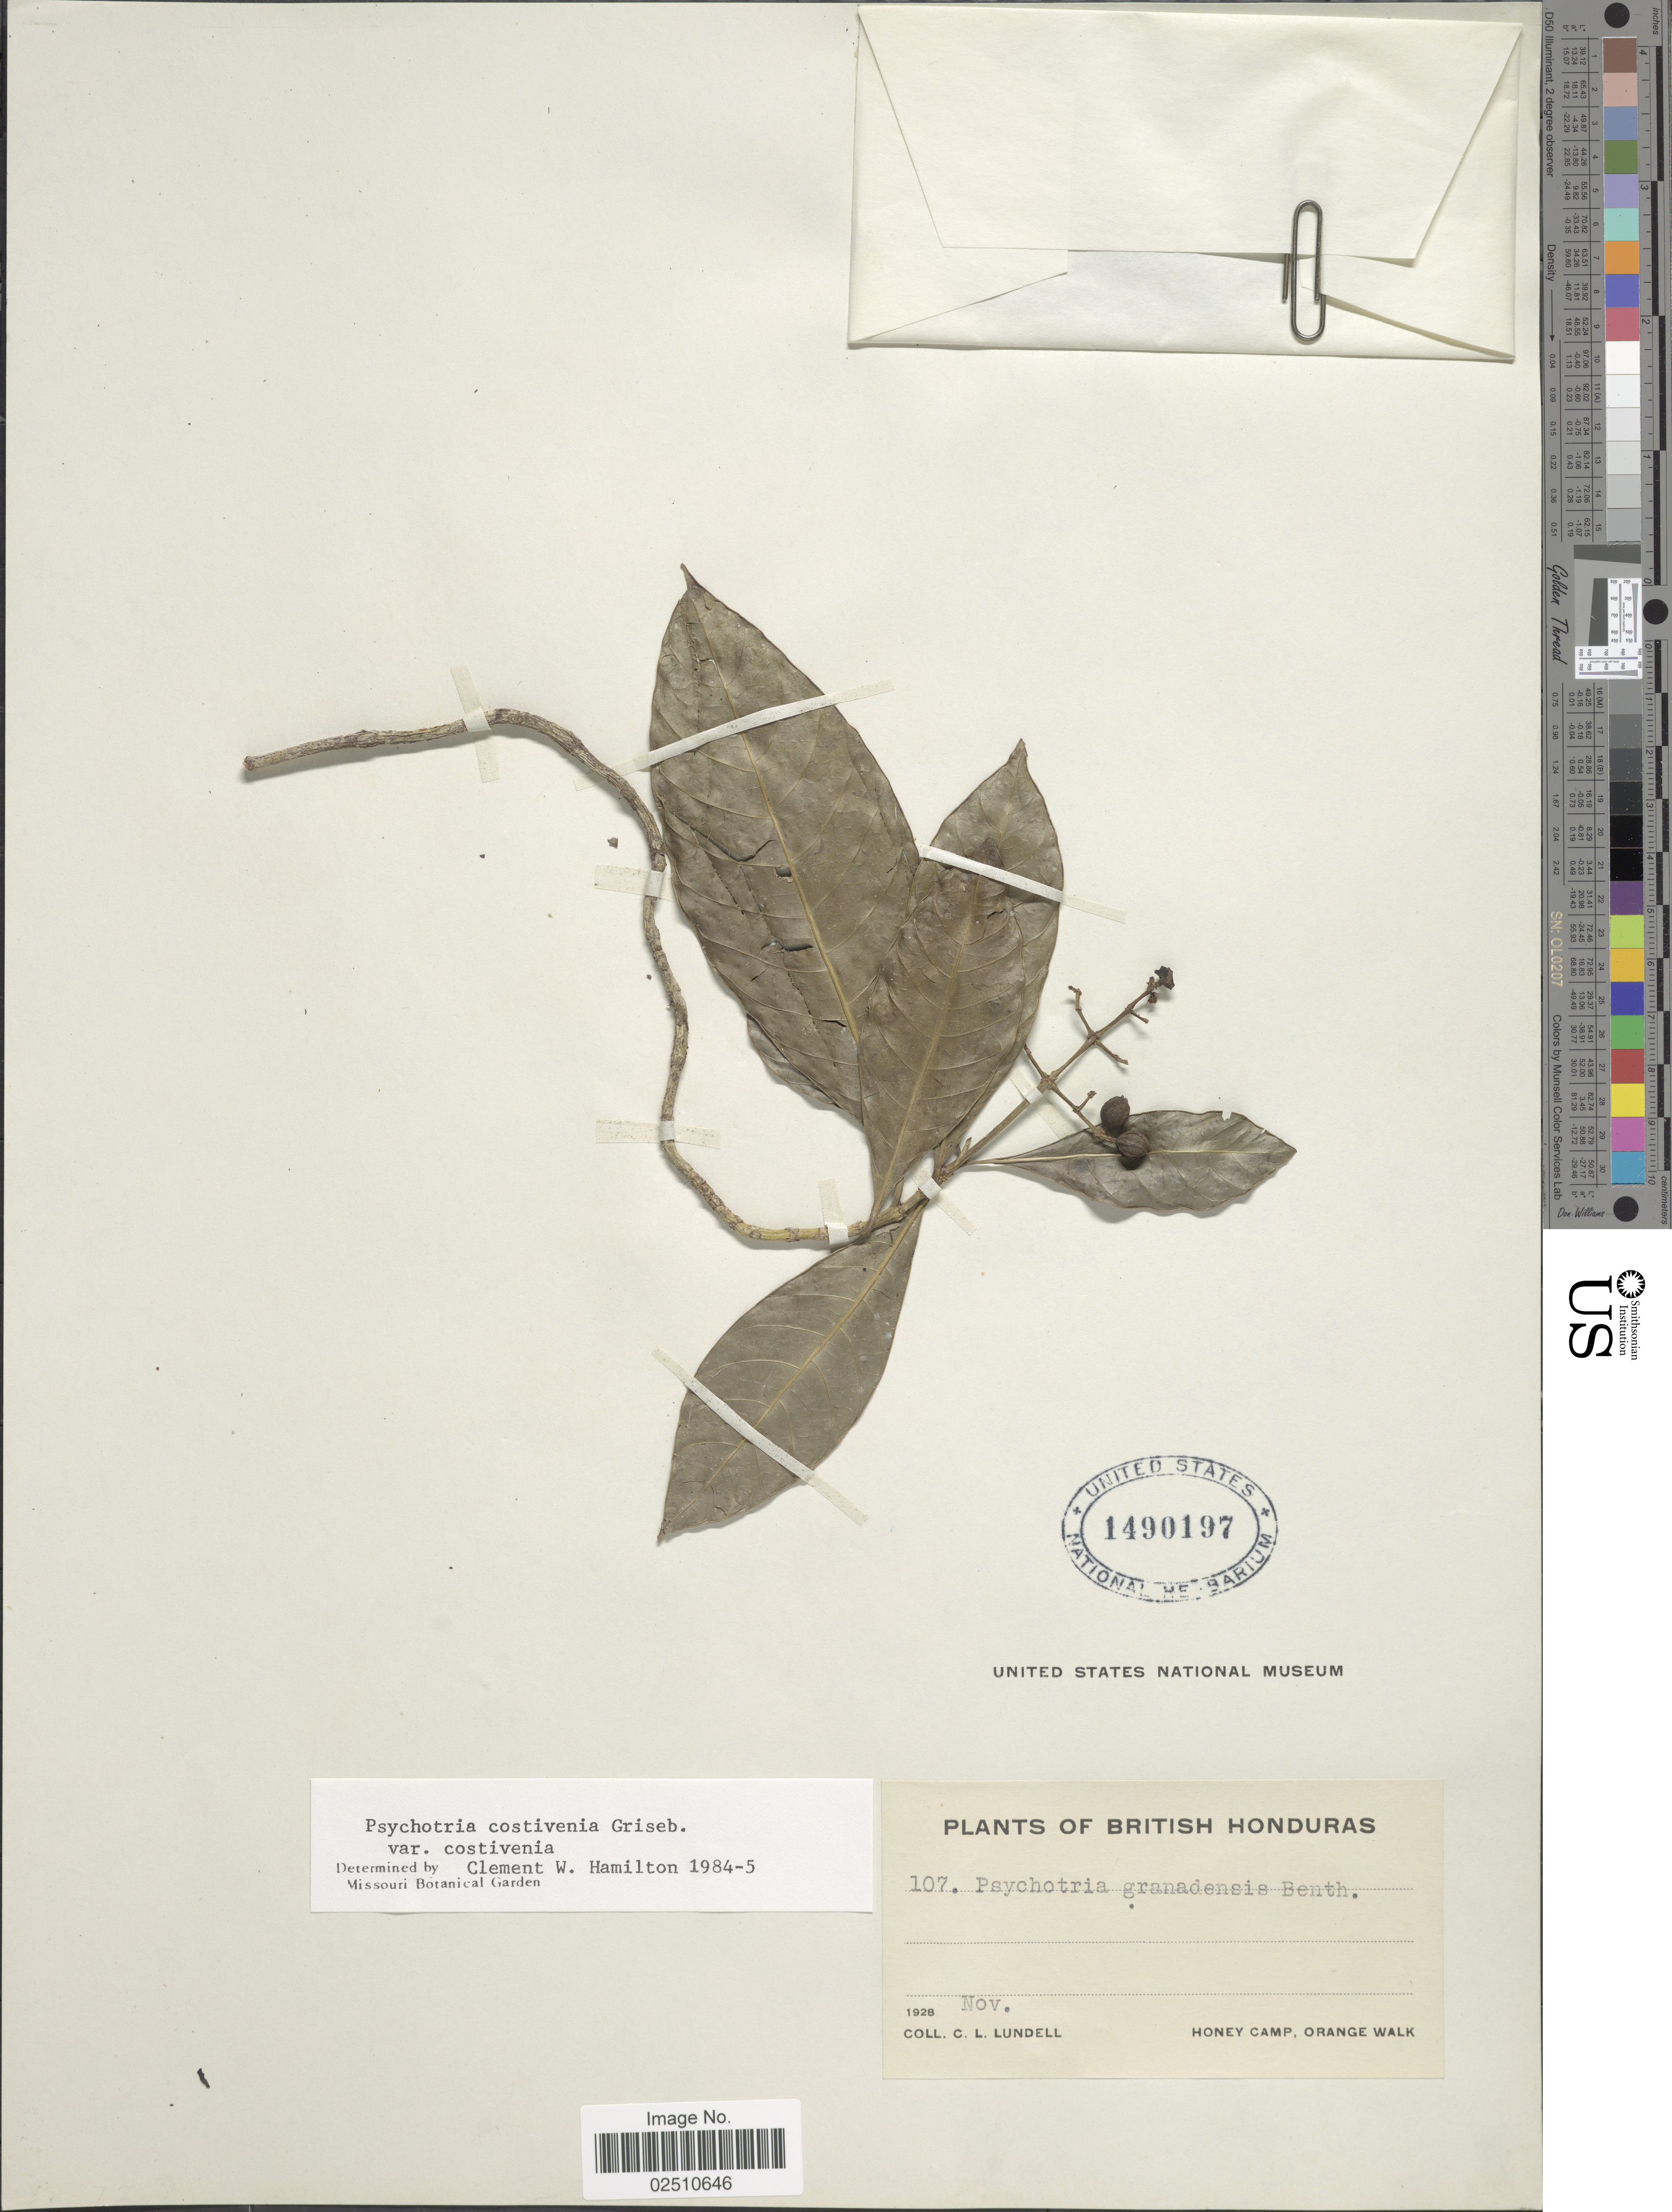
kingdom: Plantae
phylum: Tracheophyta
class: Magnoliopsida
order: Gentianales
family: Rubiaceae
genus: Psychotria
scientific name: Psychotria costivenia var. costivenia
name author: Griseb.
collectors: C. L. Lundell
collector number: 107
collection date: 1928-11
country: Belize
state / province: Orange Walk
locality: British Honduras, Honey Camp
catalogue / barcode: US 1490197